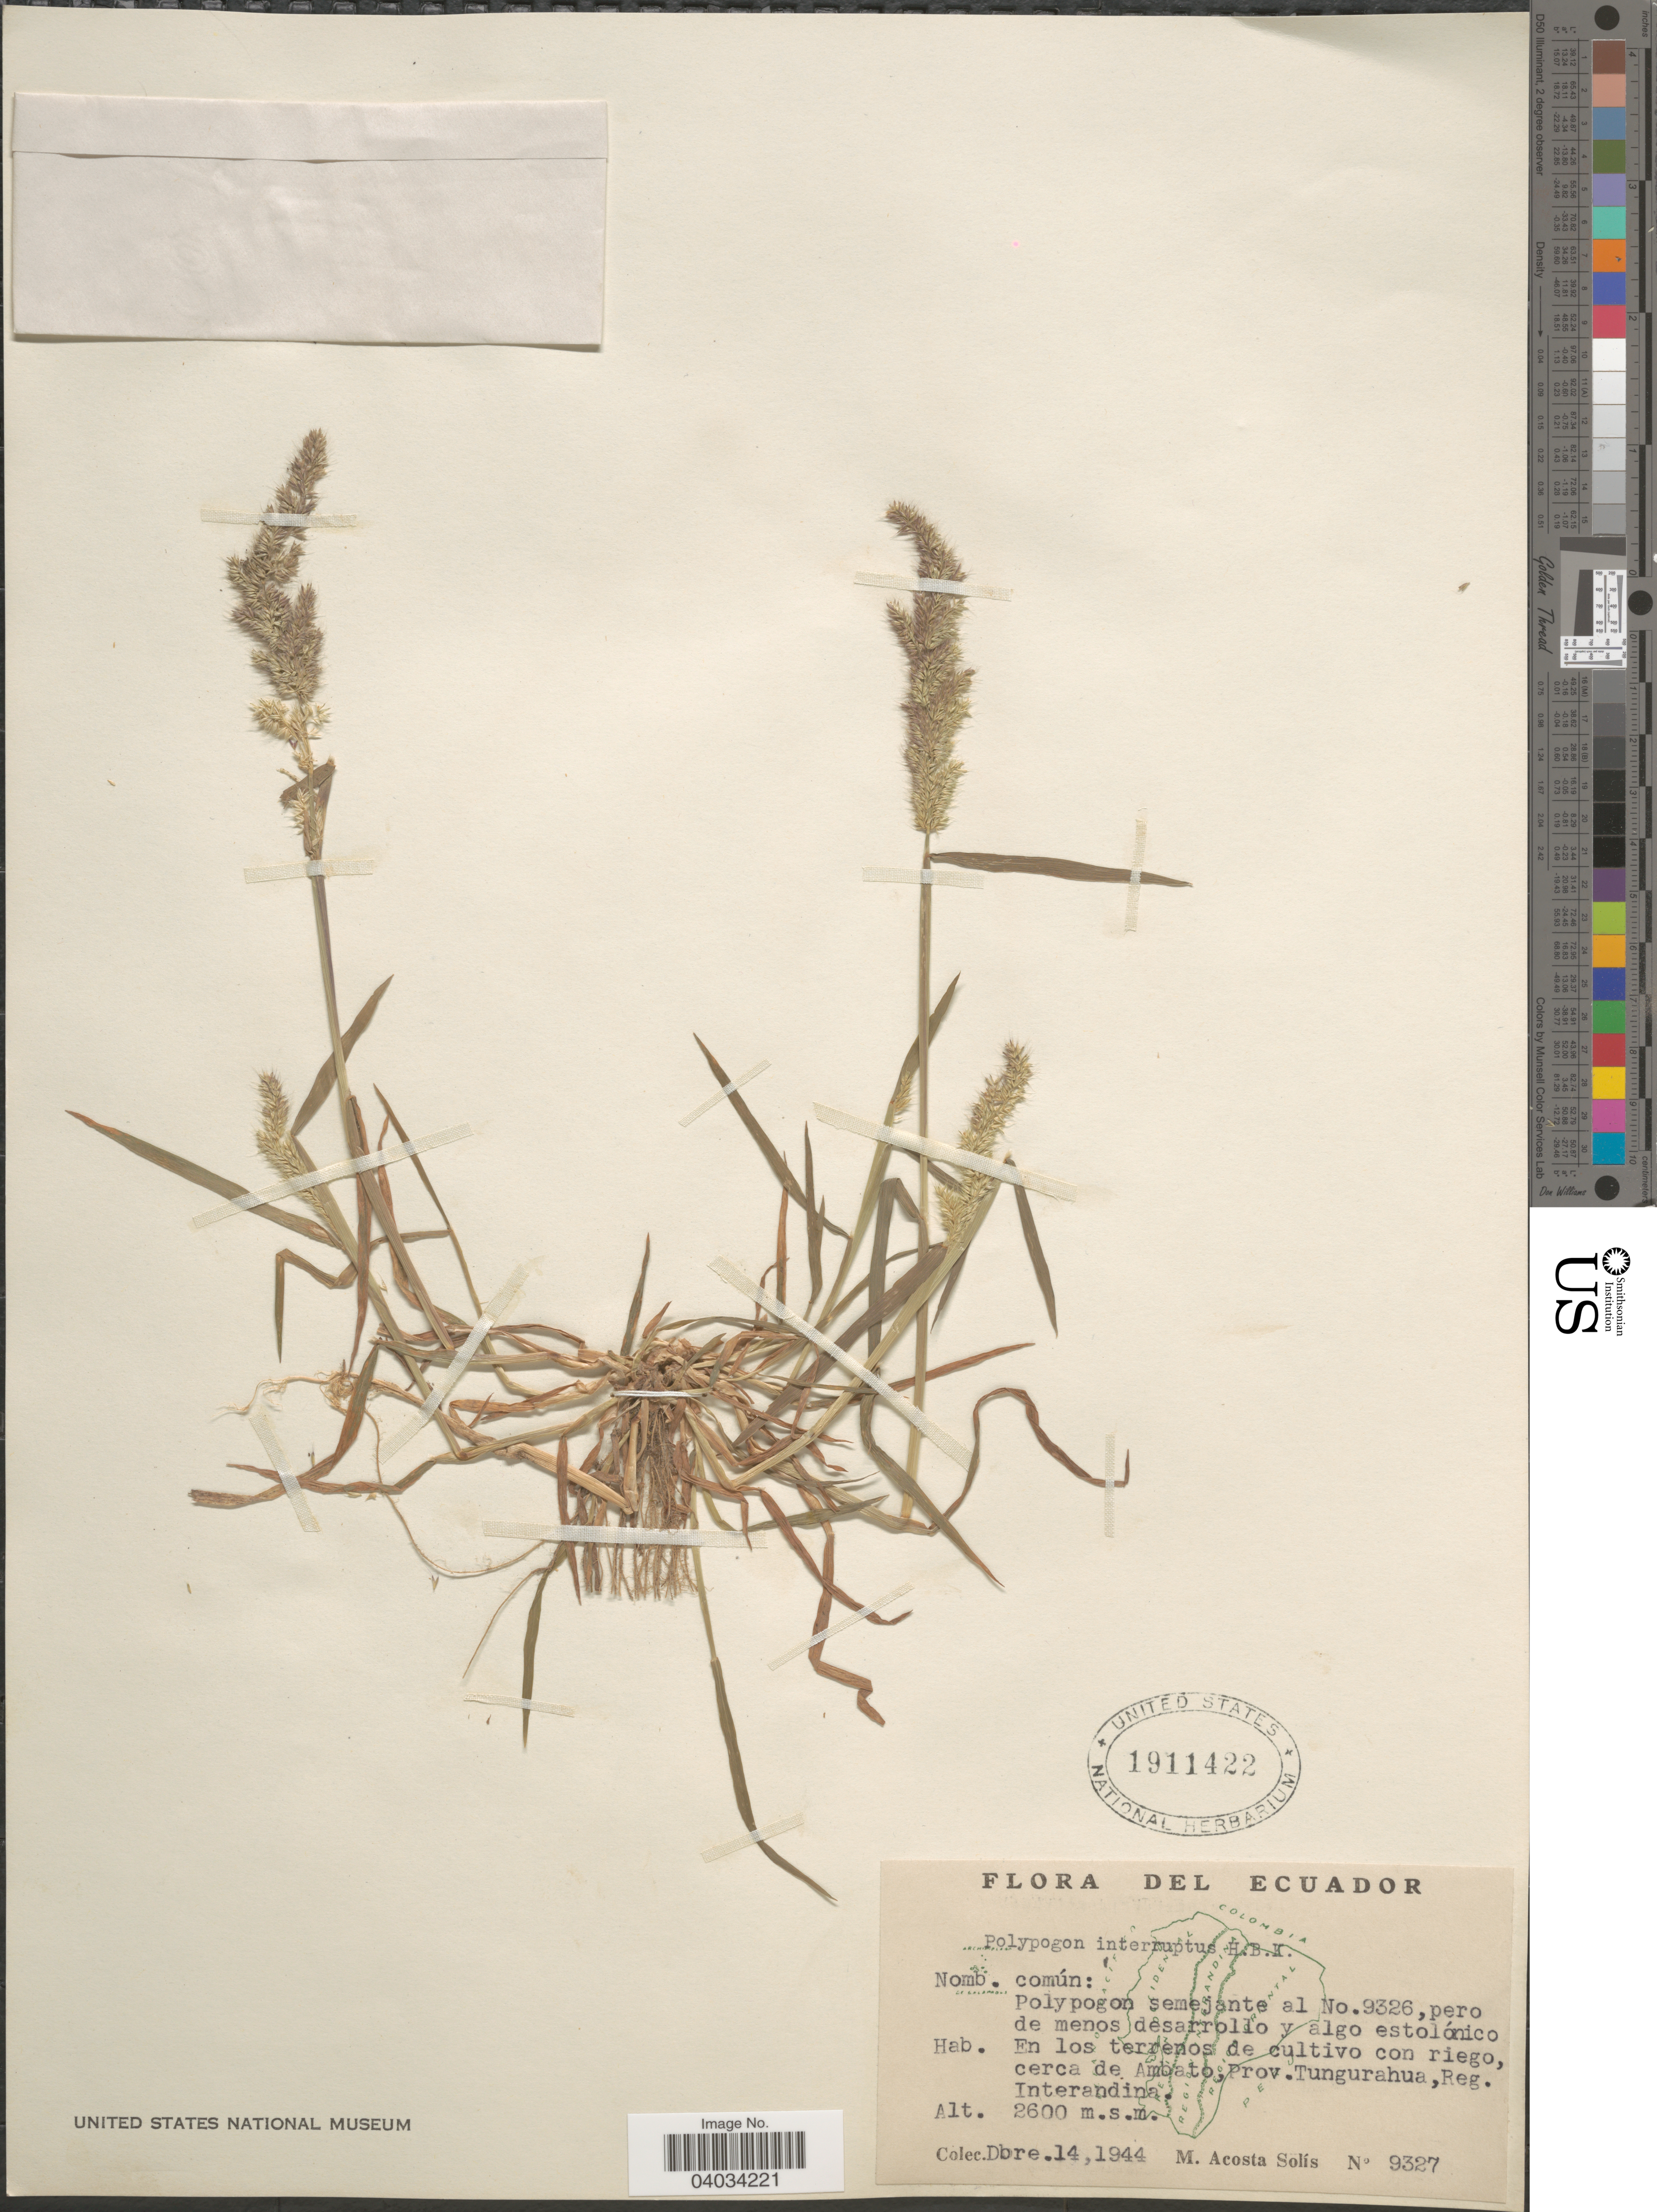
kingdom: Plantae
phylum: Tracheophyta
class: Liliopsida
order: Poales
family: Poaceae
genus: Polypogon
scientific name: Polypogon interruptus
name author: Kunth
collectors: M. Acosta Solis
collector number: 9327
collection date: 1944-12-14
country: Ecuador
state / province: Tungurahua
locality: Cerca de Ambato, Reg. Interandina.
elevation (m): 2600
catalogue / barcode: US 1911422